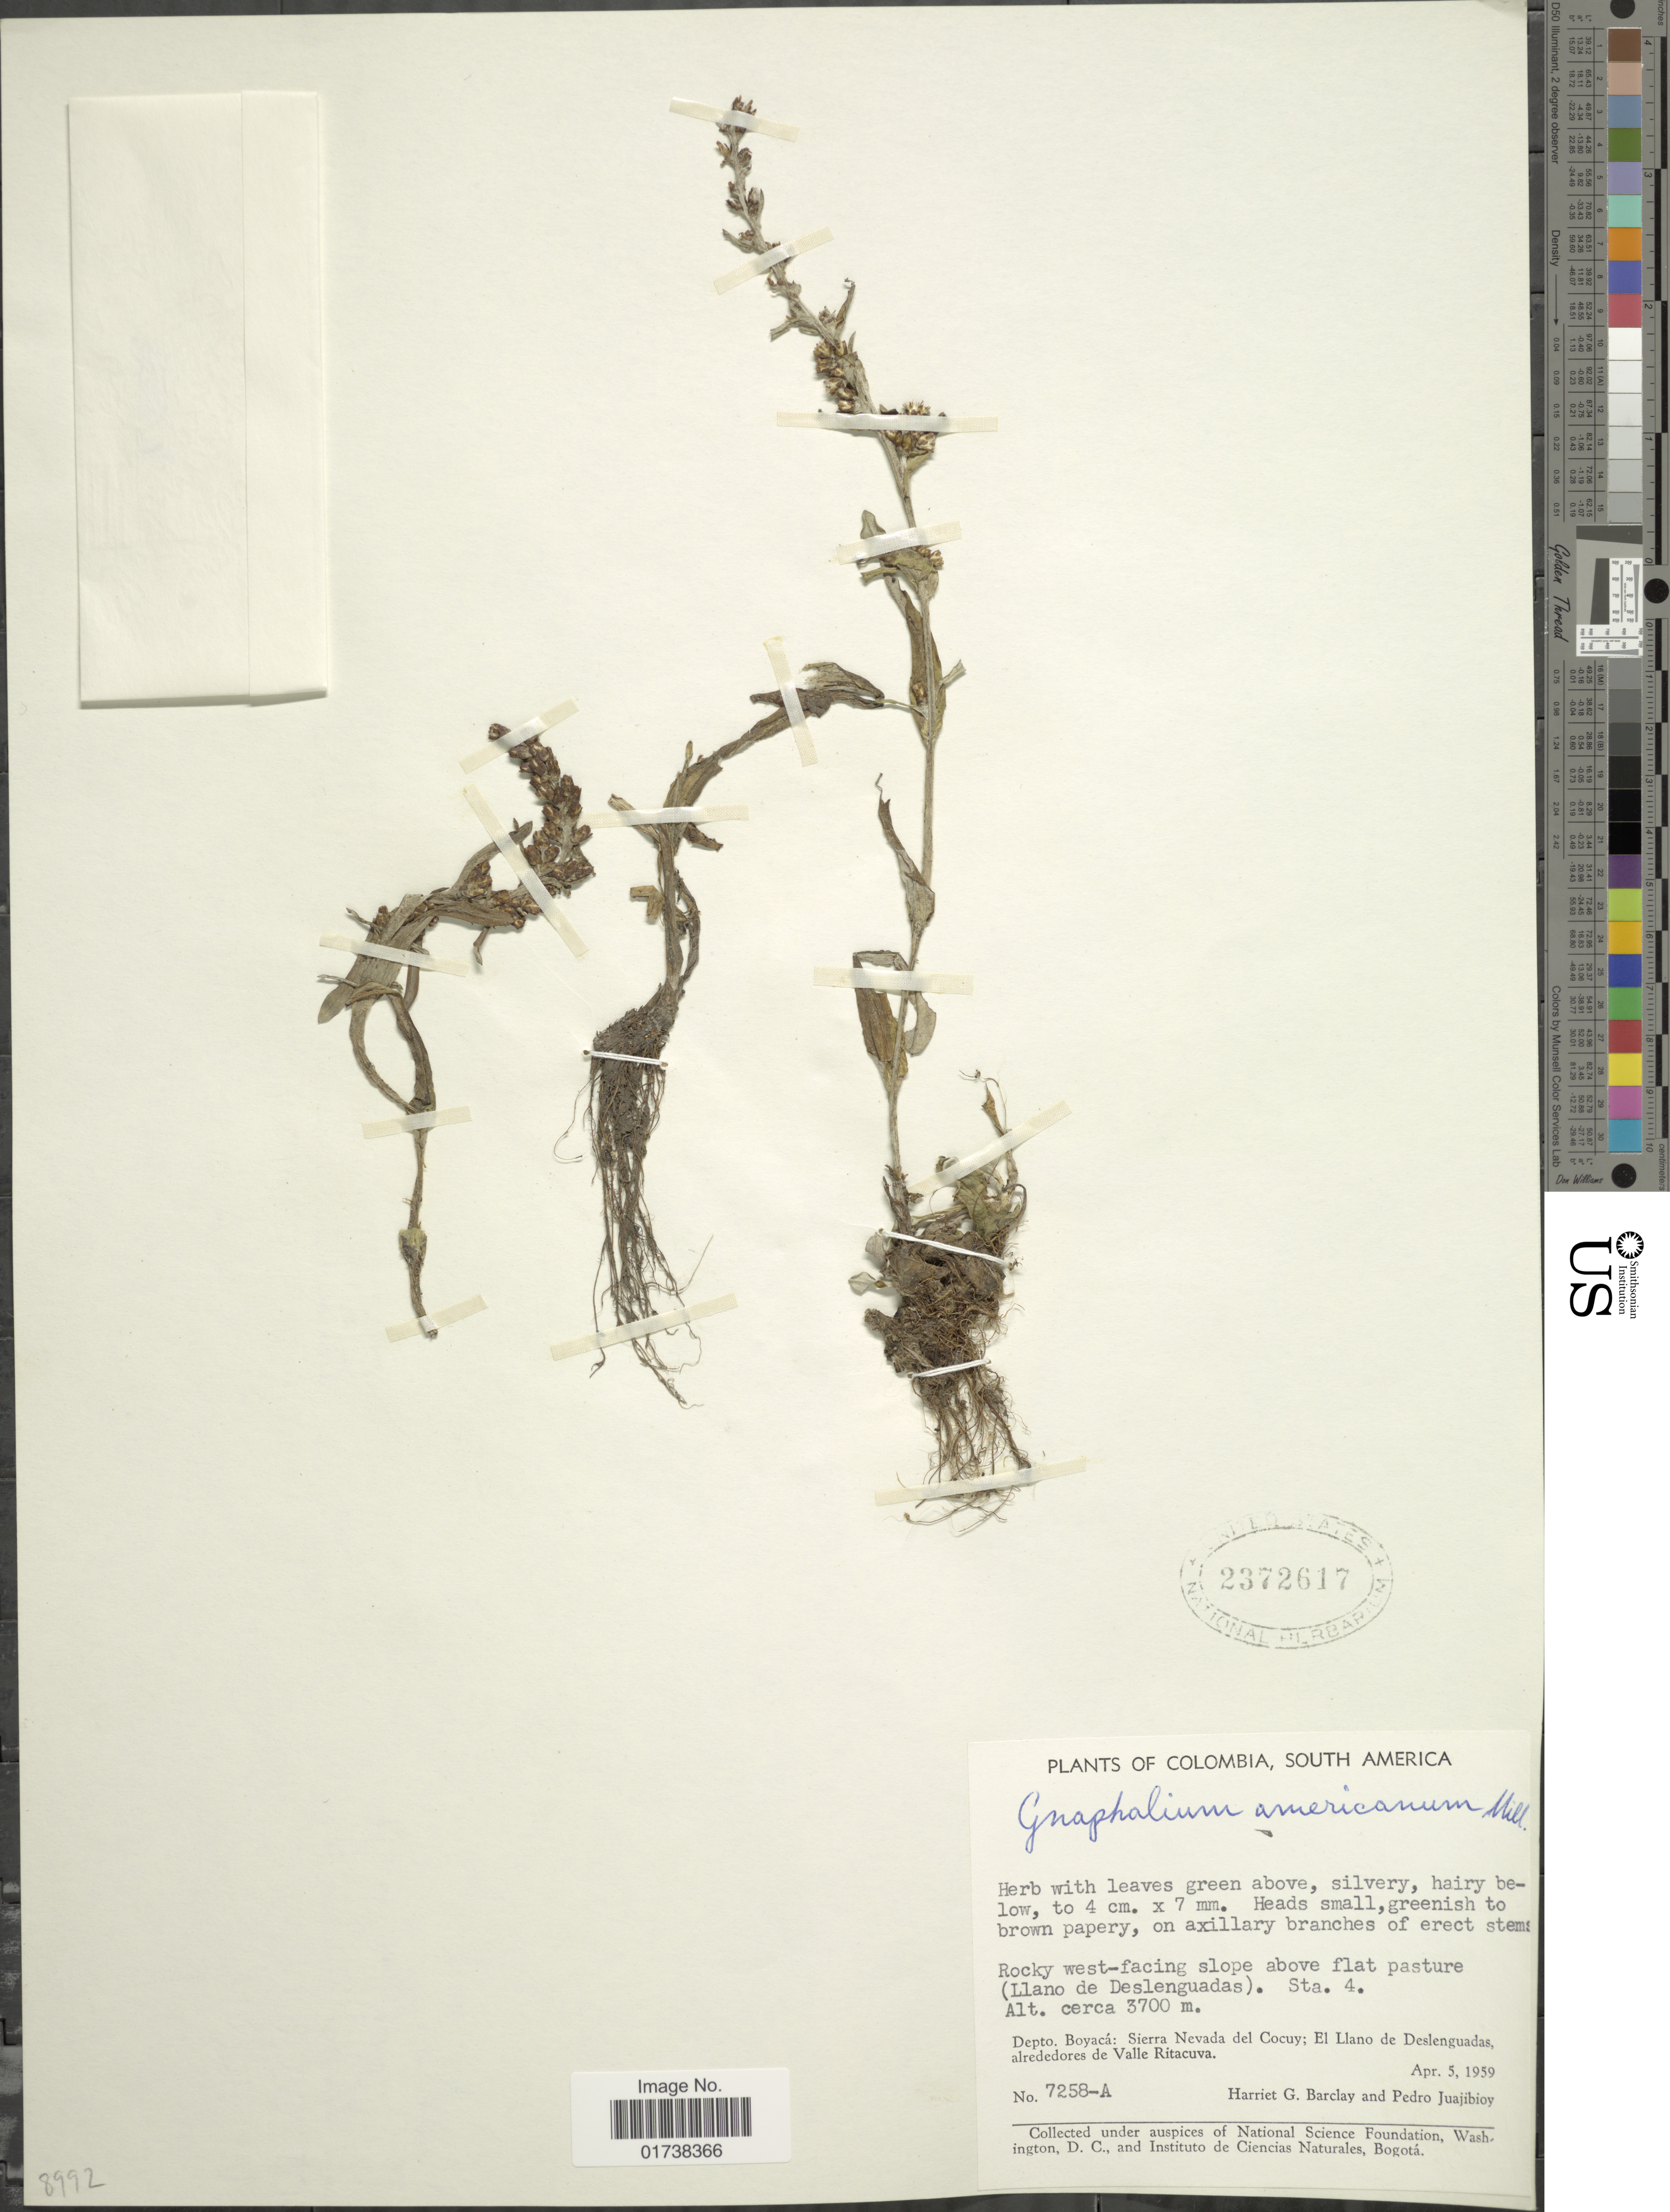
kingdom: Plantae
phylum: Tracheophyta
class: Magnoliopsida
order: Asterales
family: Asteraceae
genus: Gamochaeta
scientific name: Gamochaeta americana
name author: (Mill.) Wedd.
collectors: H. G. Barclay & P. Juajibioy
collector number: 7258-A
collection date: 1959-04-05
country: Colombia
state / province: Boyacá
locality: Rocky west-facing slope above flat pasture (Llano de Deslenguadas), Sta. 4., Depto. Boyaca: Sierra Nevada del Cocuy: El Llano de Deslenguadas alrededores de Valle Ritacuva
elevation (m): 3700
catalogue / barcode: US 2372617